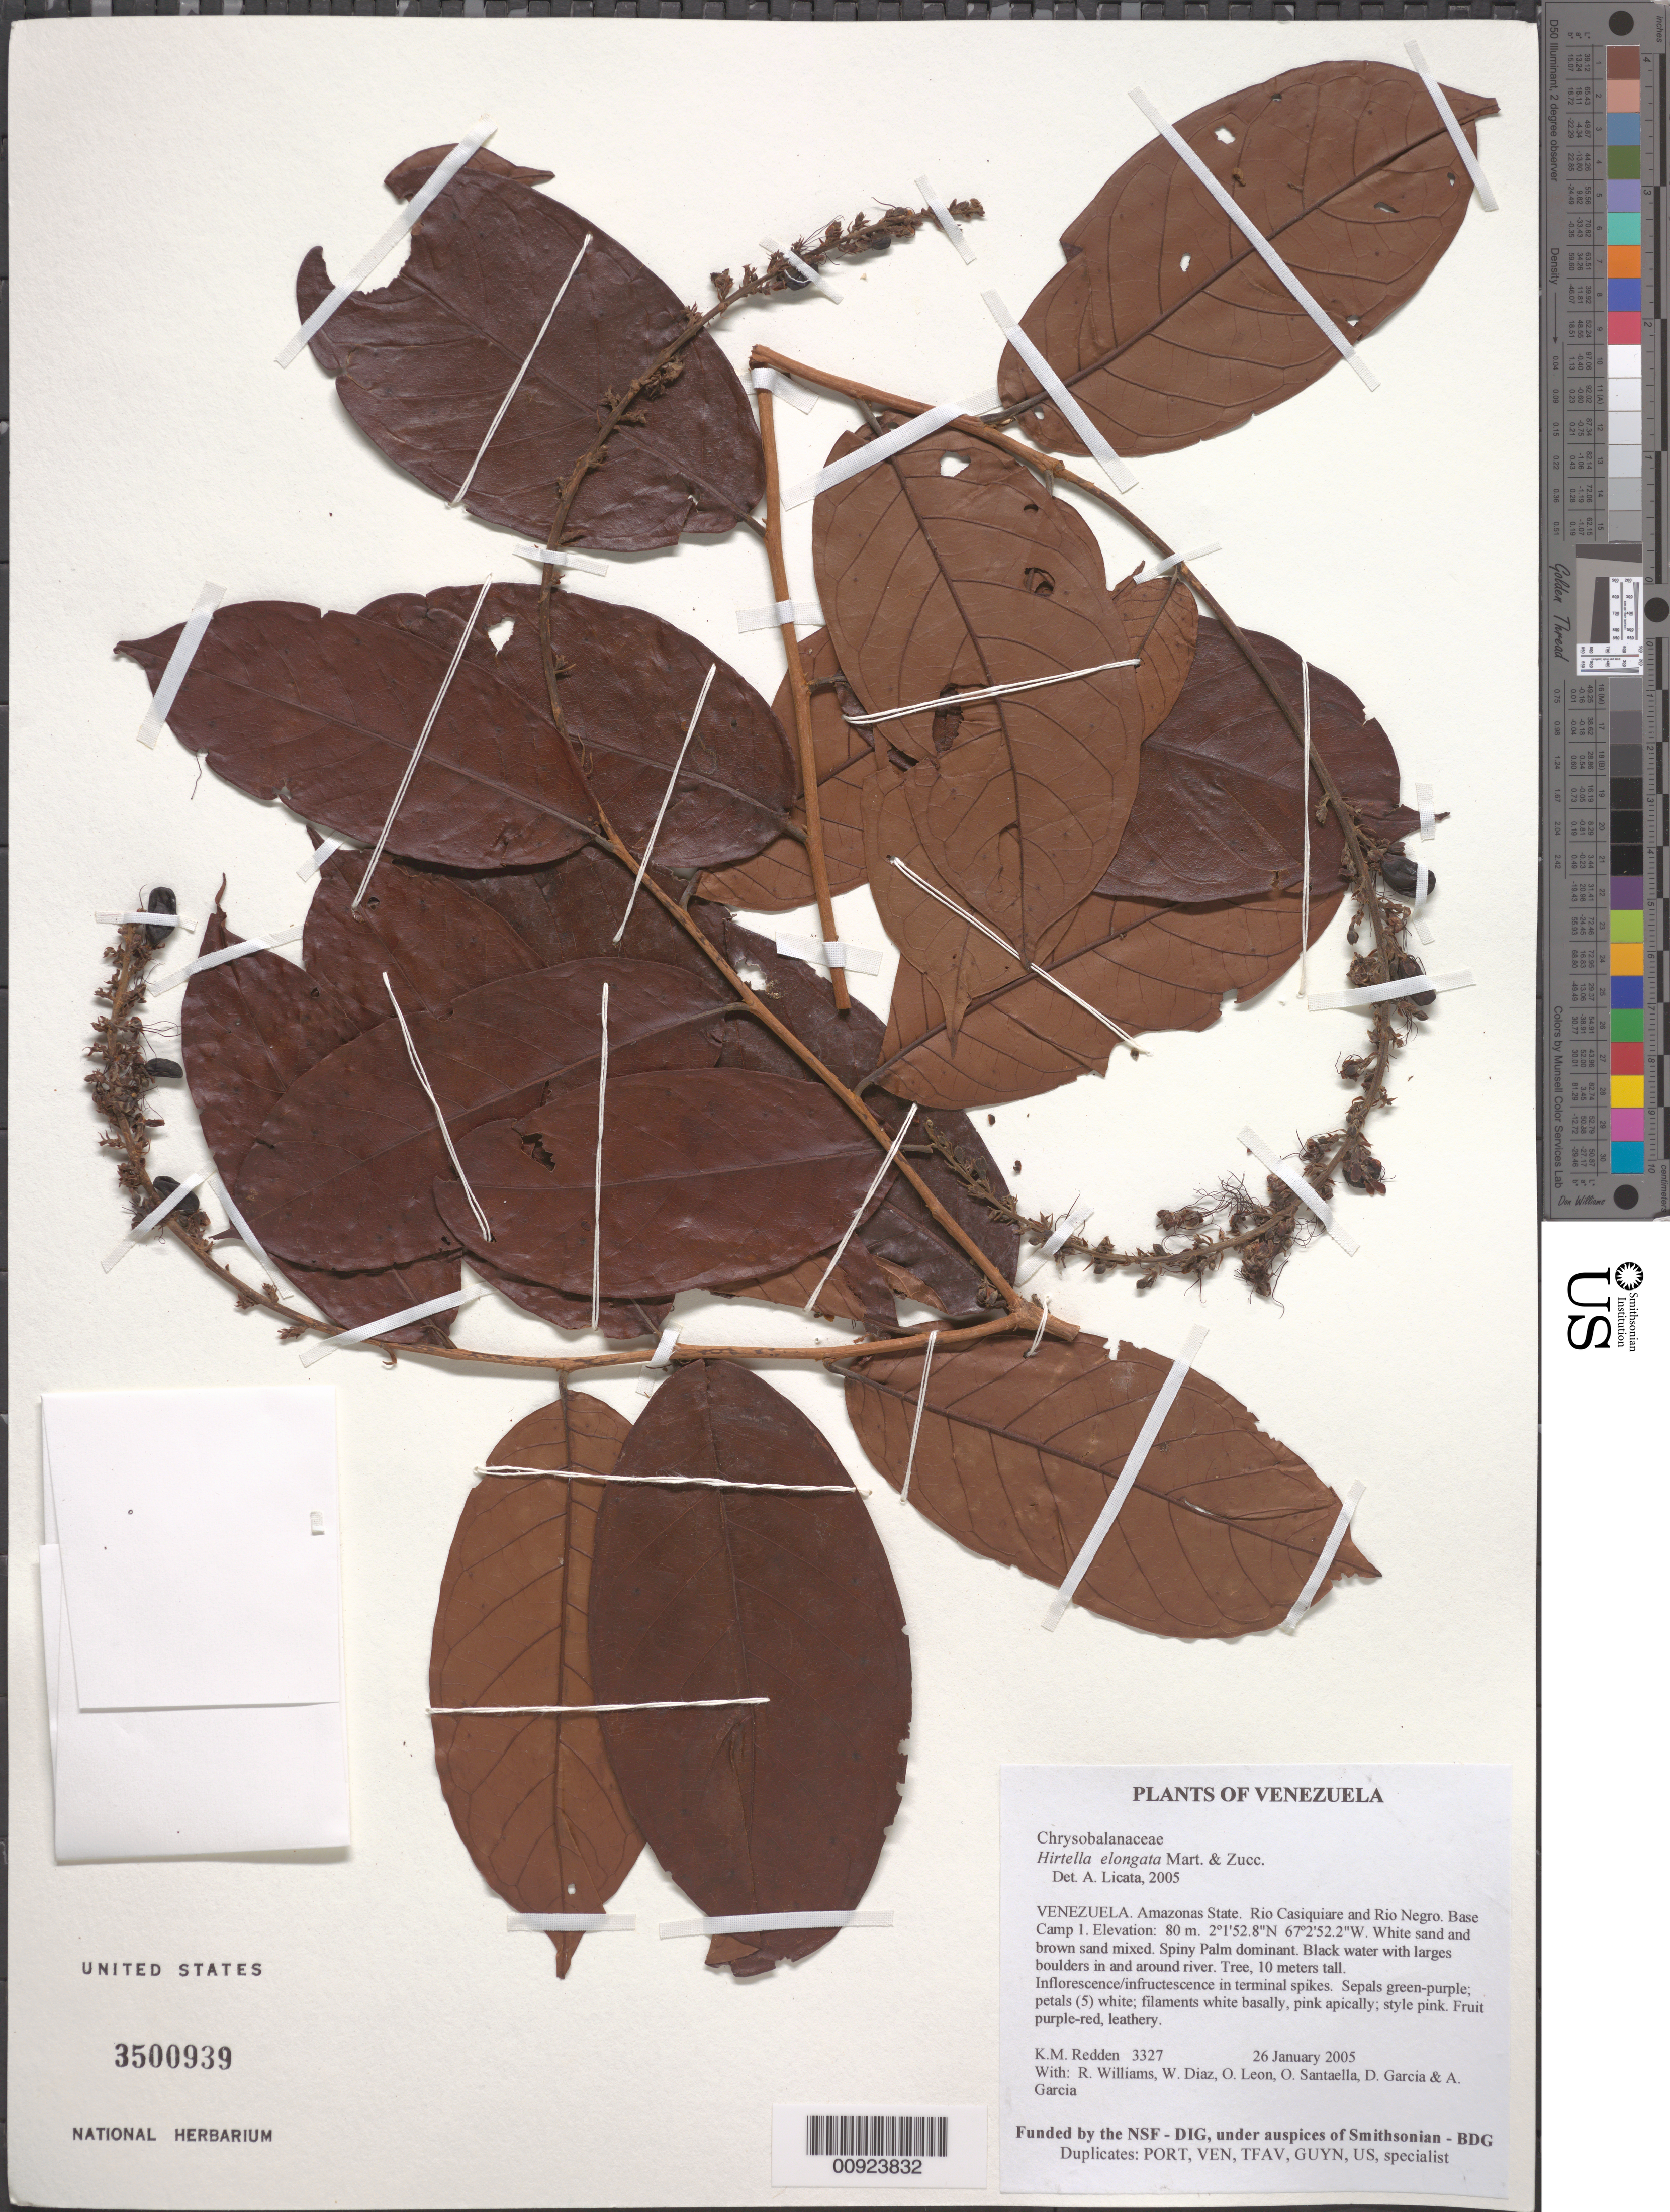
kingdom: Plantae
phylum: Tracheophyta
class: Magnoliopsida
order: Malpighiales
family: Chrysobalanaceae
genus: Hirtella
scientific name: Hirtella elongata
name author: Mart. & Zucc.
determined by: Licata, A., (PORT), Univ. Nac. Exp. de los Llanos Ezequiel Zamora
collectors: K. M. Redden, R. Williams, W. Díaz P., O. León, O. Santaella, D. Garcia & A. Garcia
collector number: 3327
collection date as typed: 26 January 2005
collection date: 2005-01-26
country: Venezuela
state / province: Amazonas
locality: Rio Casiquiare and Rio Negro. Base Camp 1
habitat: White sand and brown sand mixed. Spiny palm dominant. Black water with larges boulders in and around river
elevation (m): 80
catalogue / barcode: US 3500939